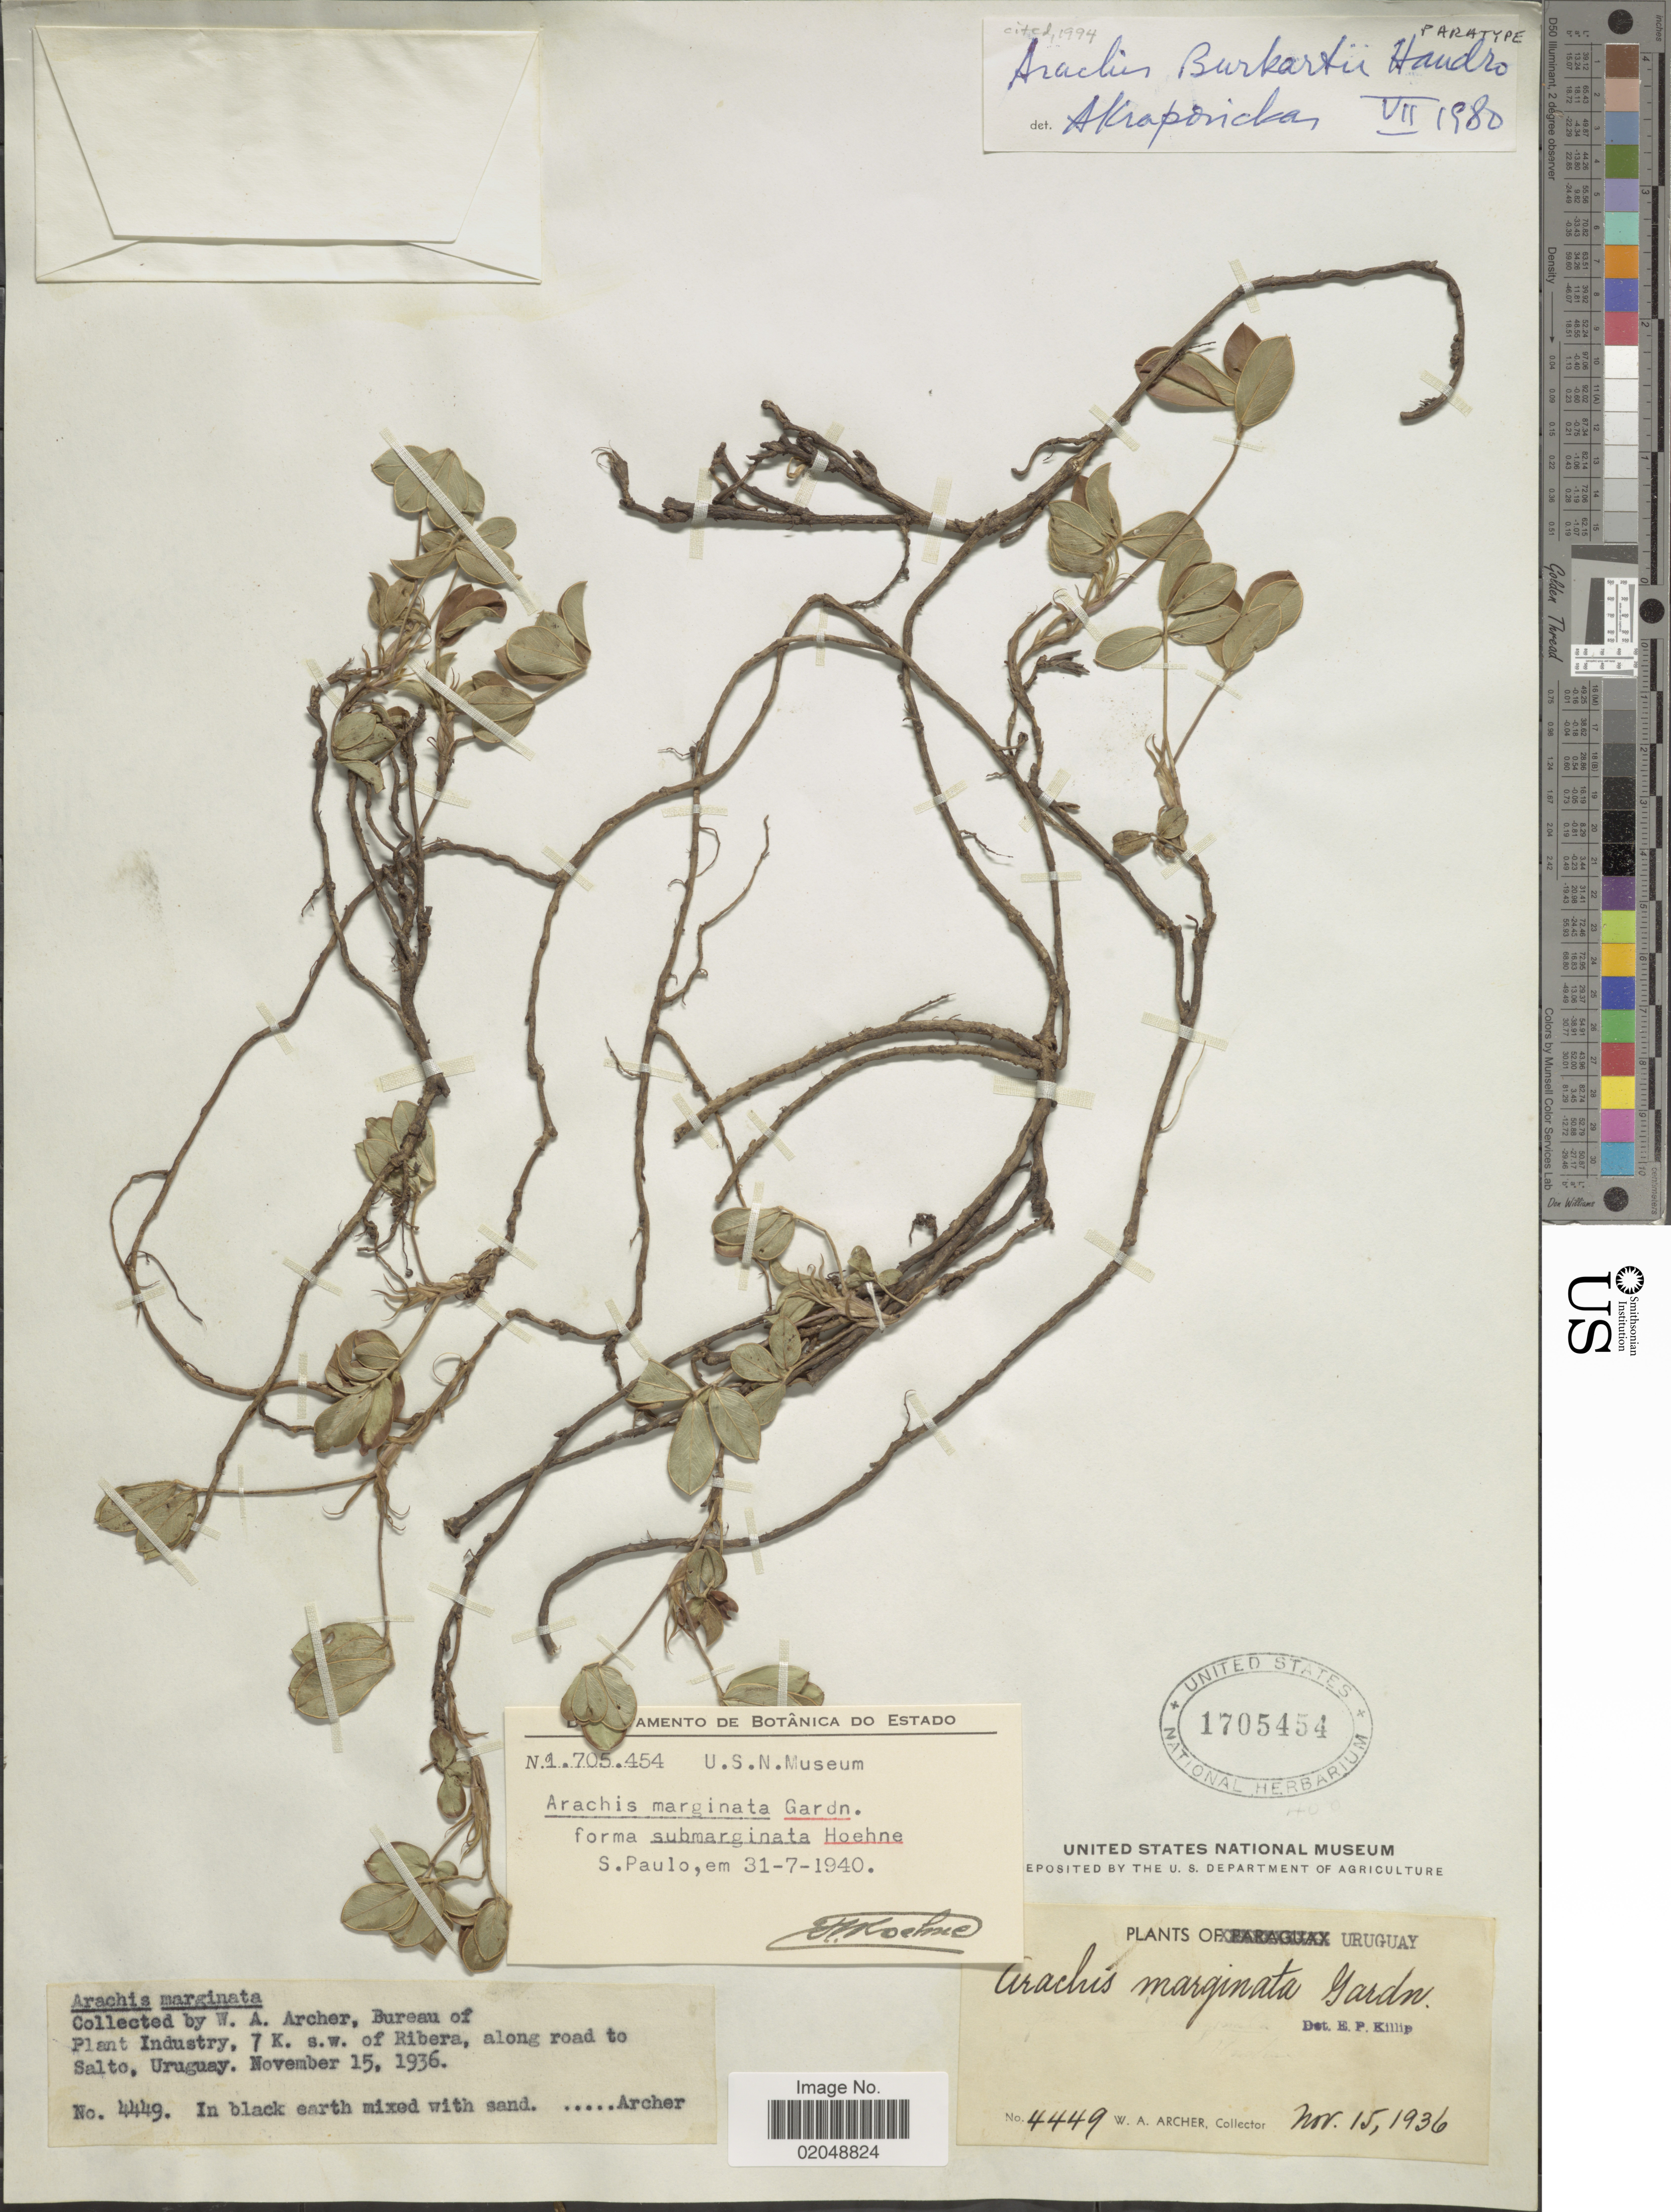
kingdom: Plantae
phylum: Tracheophyta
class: Magnoliopsida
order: Fabales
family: Fabaceae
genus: Arachis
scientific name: Arachis burkartii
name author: Handro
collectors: W. A. Archer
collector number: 4449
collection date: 1936-11-15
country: Uruguay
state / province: Salto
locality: Bureau of Plant Industry, 7 K. s.w. of Ribera, along road to Salto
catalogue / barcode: US 1705454